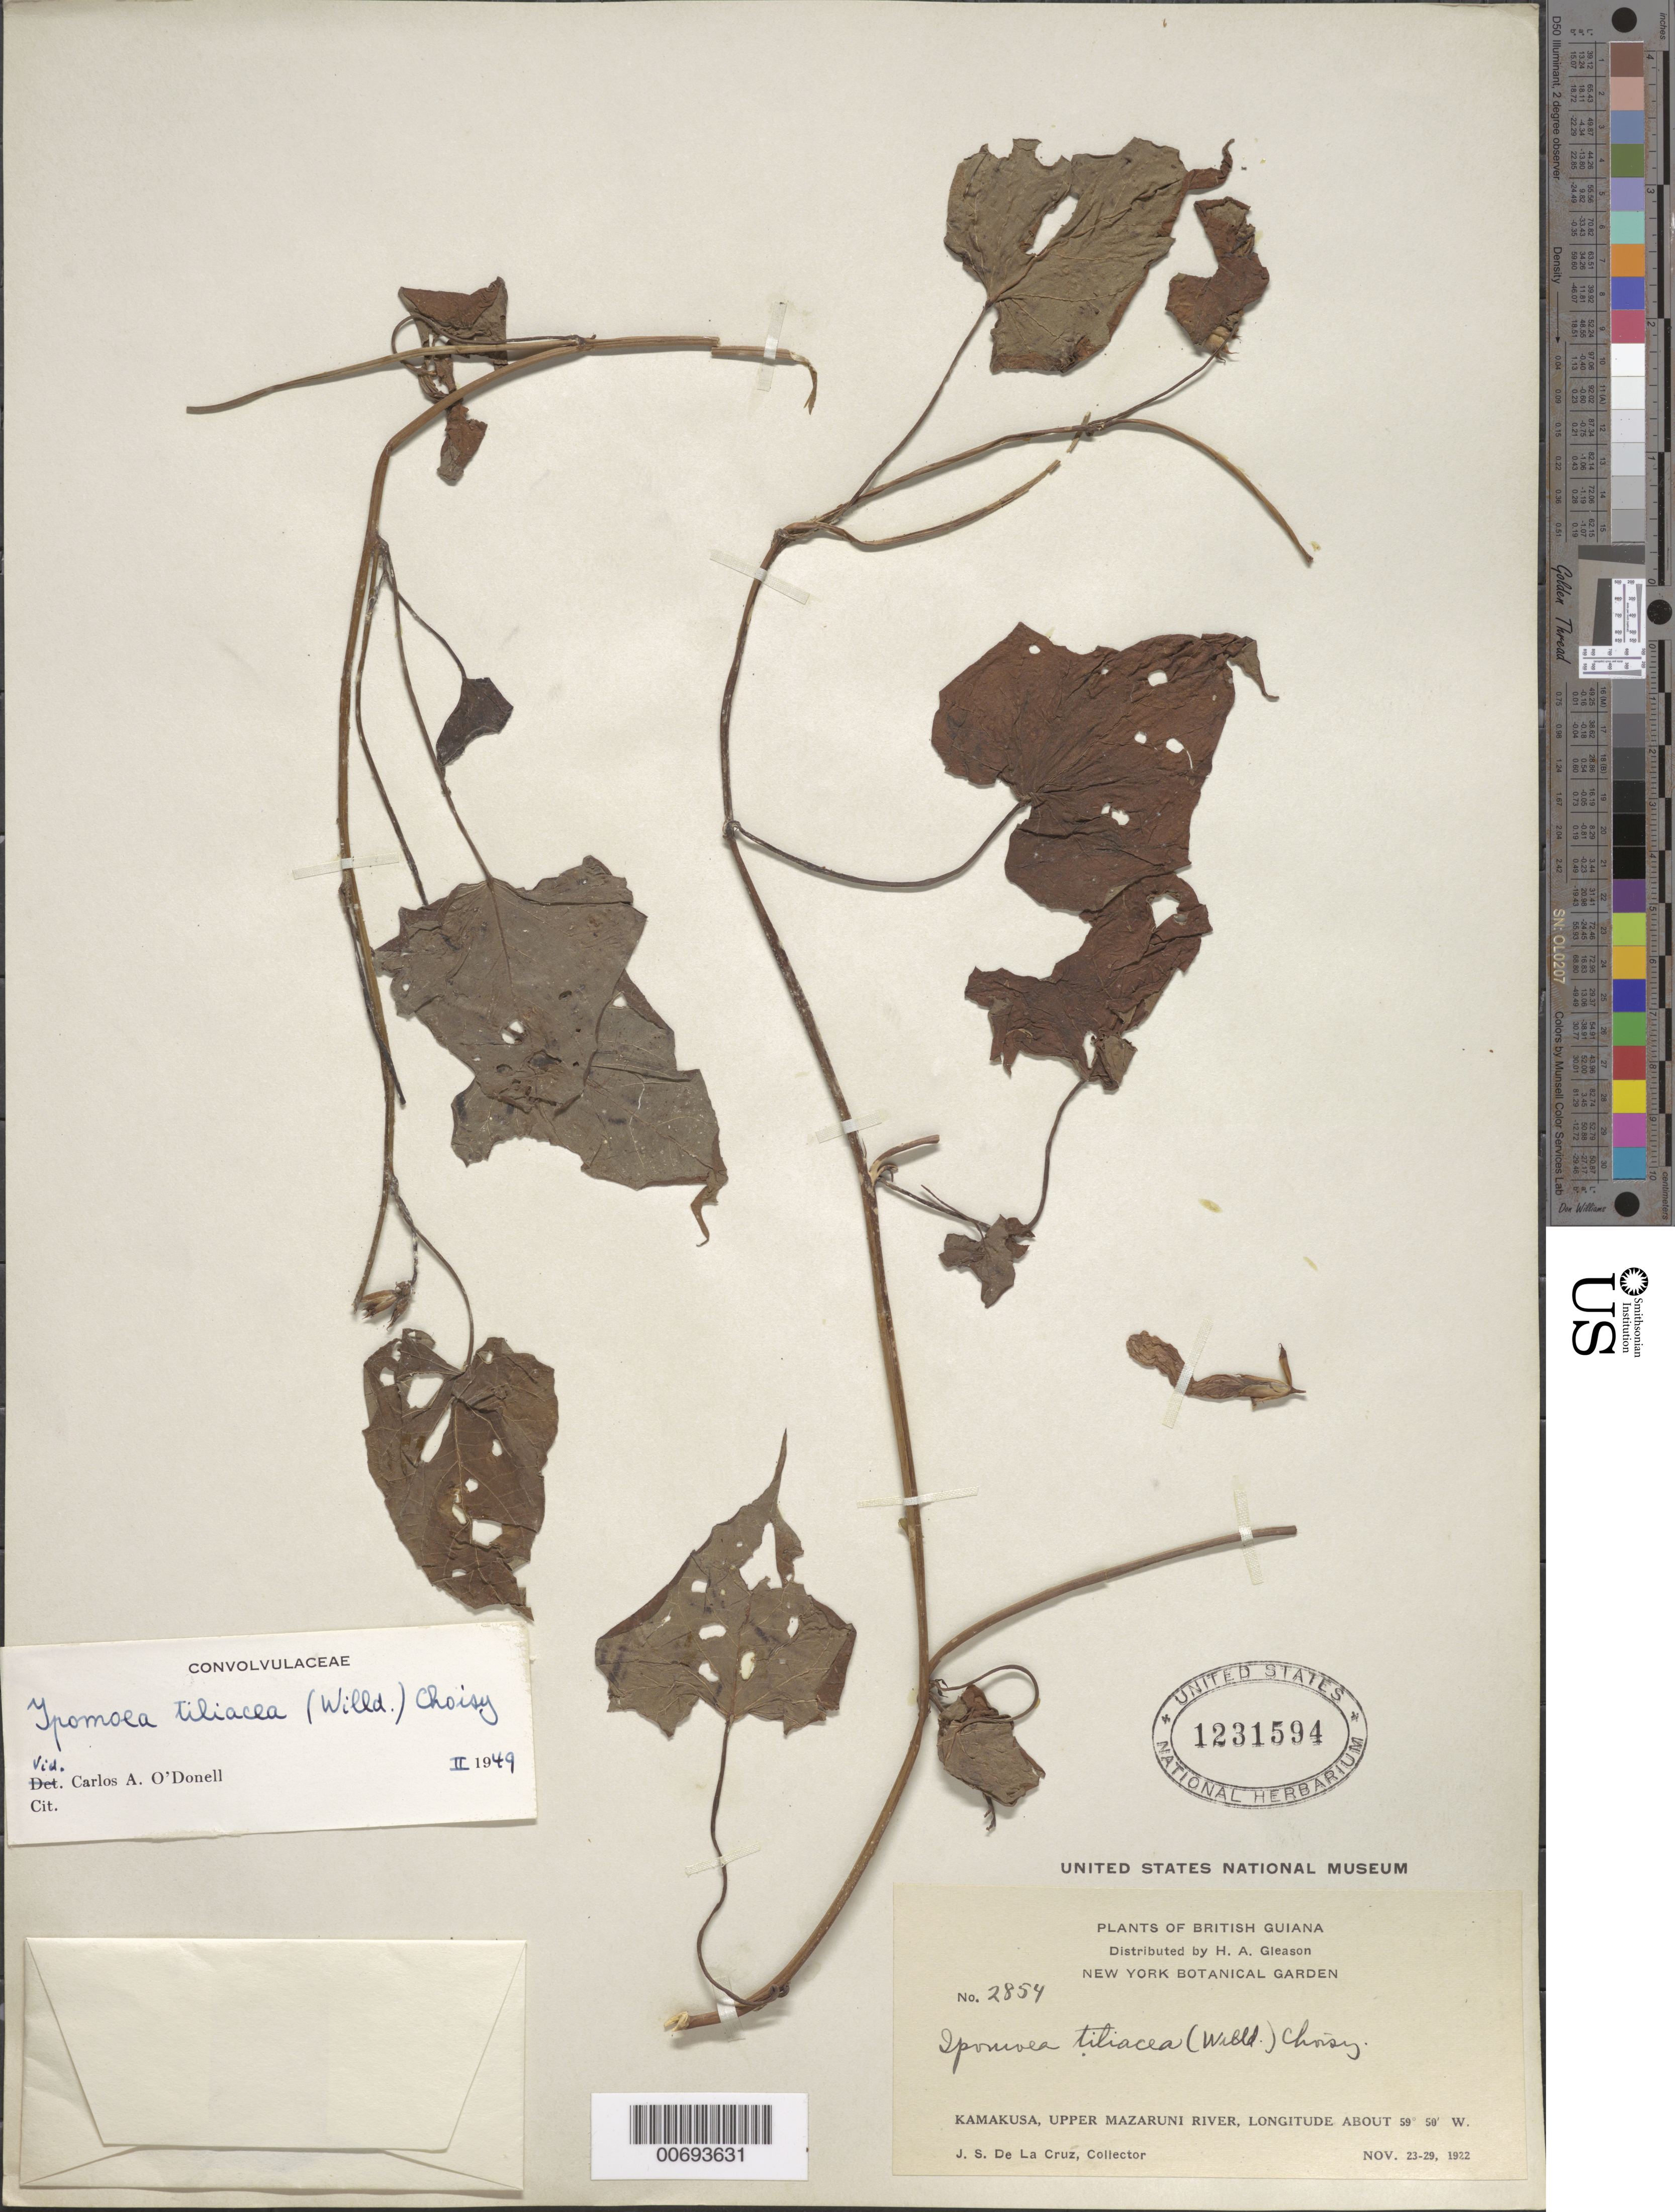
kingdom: Plantae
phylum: Tracheophyta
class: Magnoliopsida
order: Solanales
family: Convolvulaceae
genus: Ipomoea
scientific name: Ipomoea tiliacea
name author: (Willd.) Choisy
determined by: O'Donell, C. A.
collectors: J. S. de la Cruz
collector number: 2854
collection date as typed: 23-Nov-22 to 29-Nov-22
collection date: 1922-11-23/1922-11-29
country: Guyana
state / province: Cuyuni-Mazaruni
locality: Kamakusa, Upper Mazaruni R.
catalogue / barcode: US 1231594